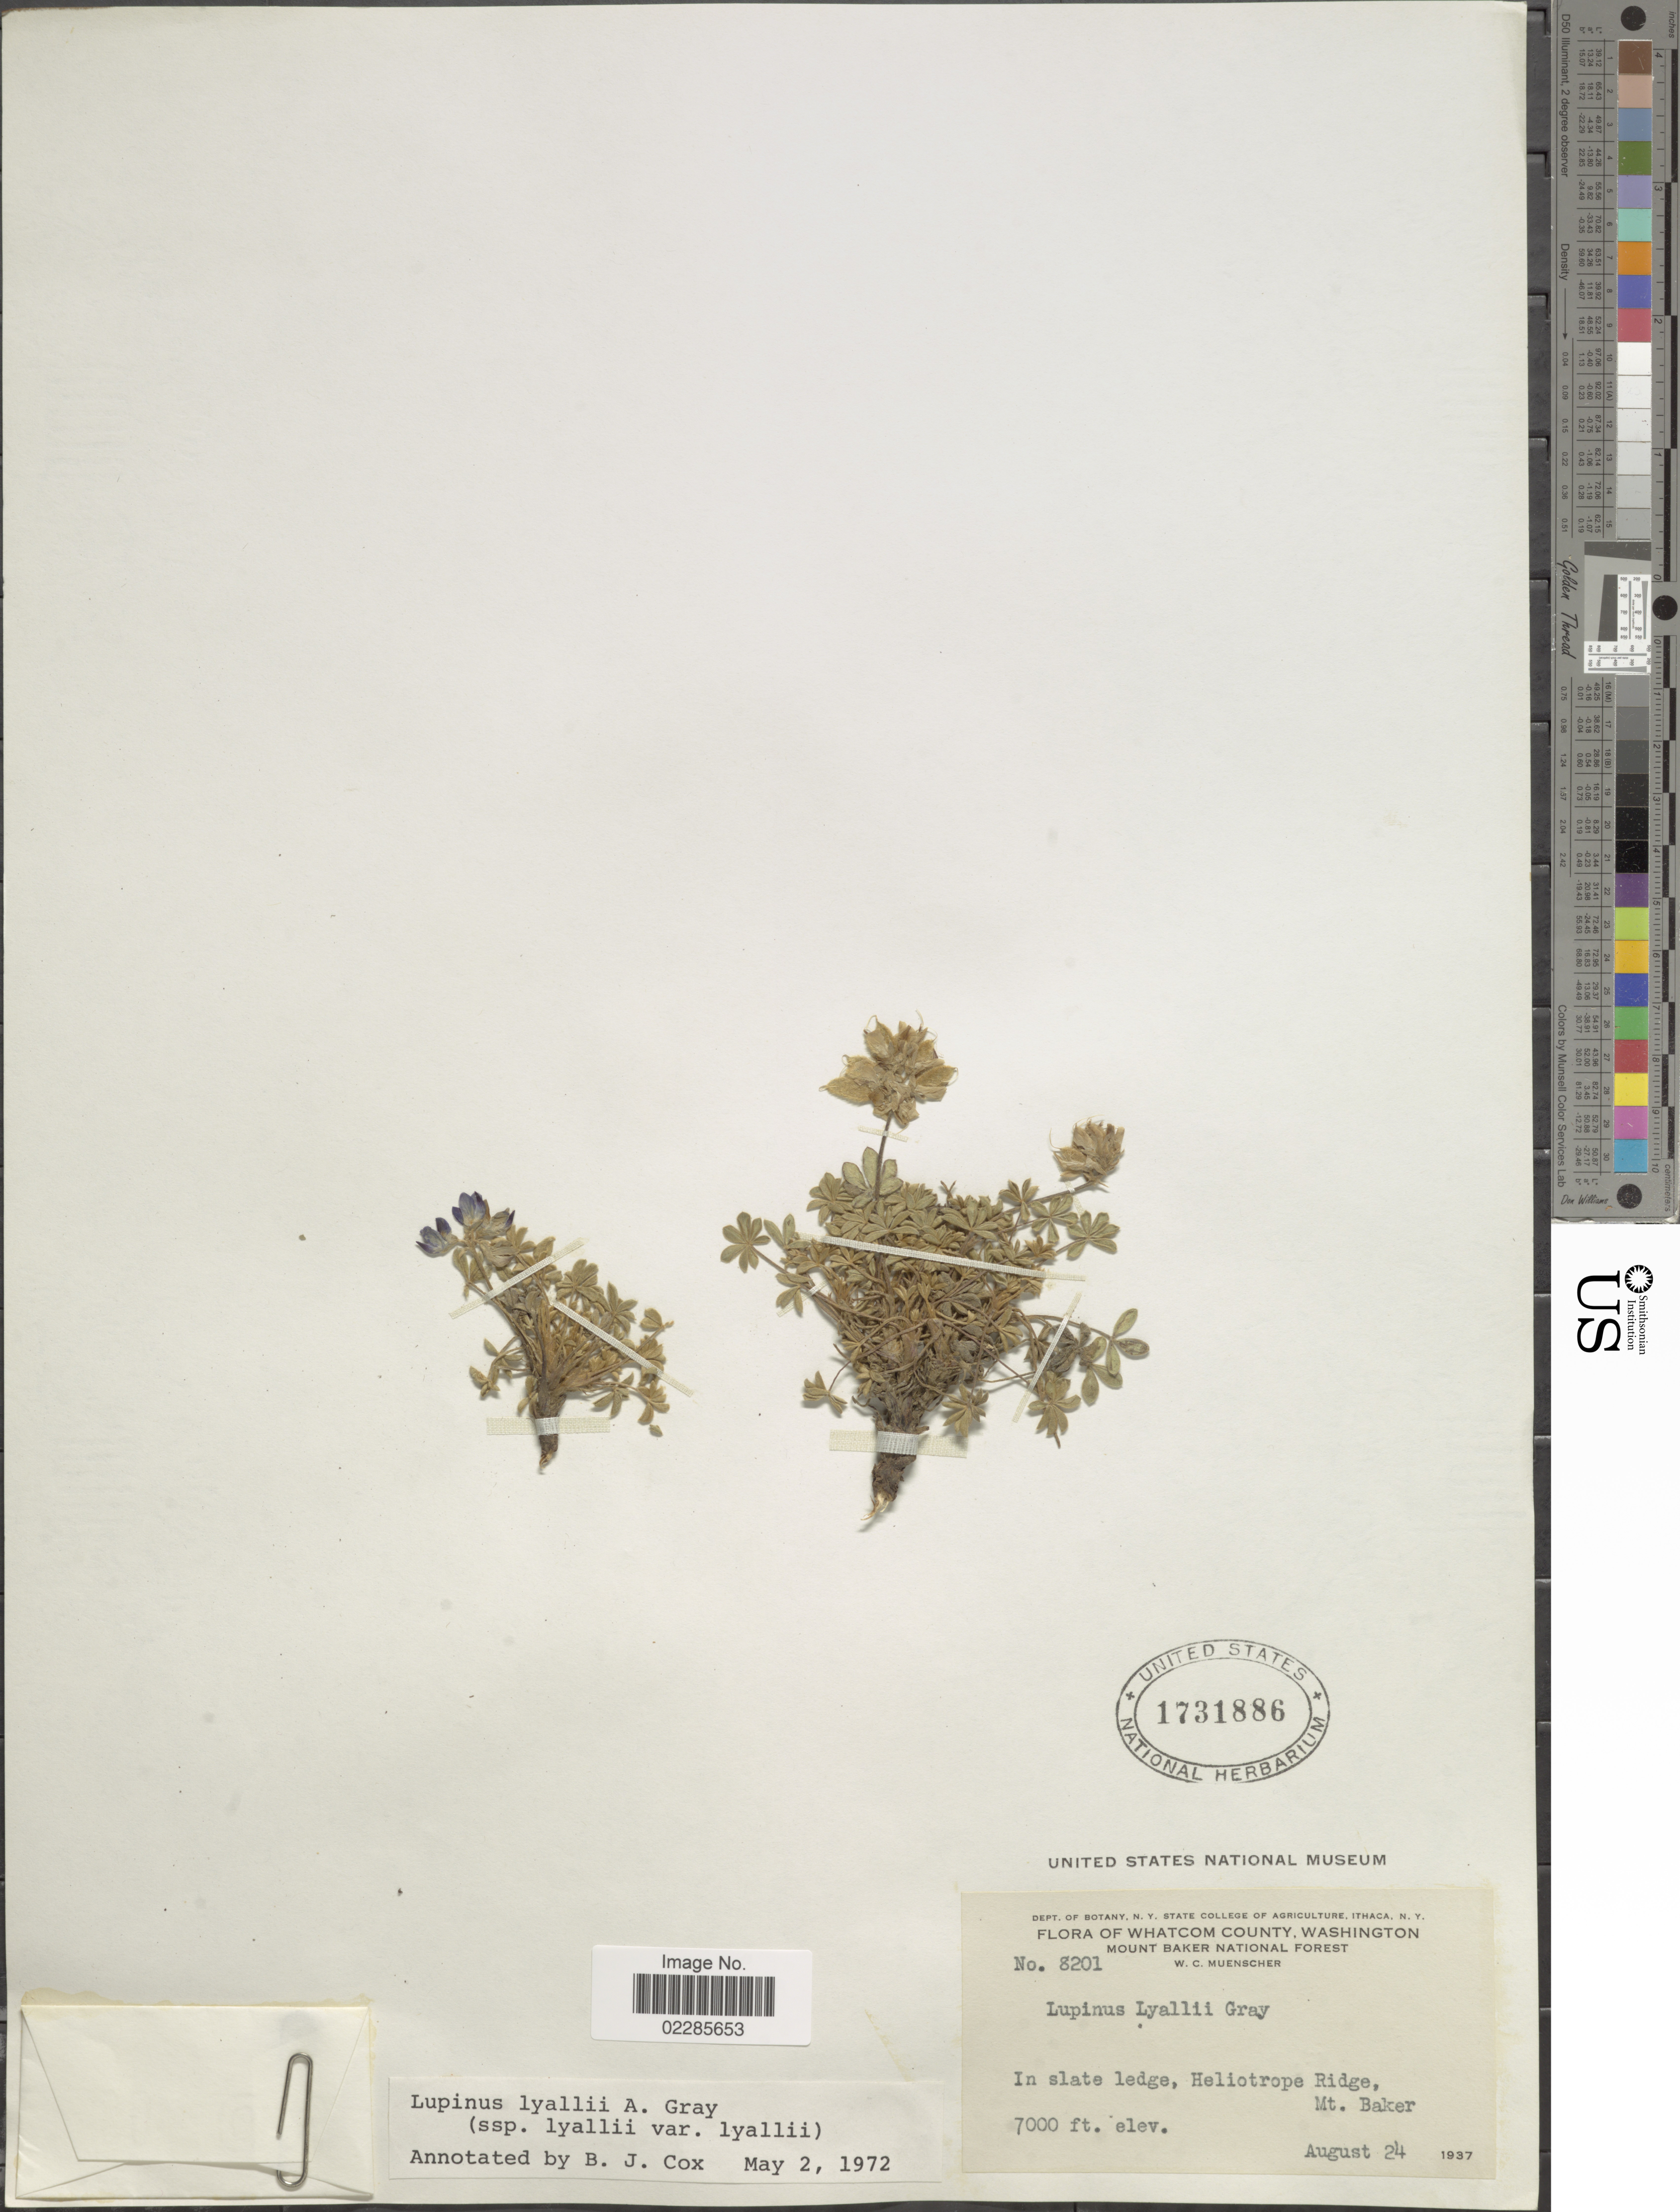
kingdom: Plantae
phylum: Tracheophyta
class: Magnoliopsida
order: Fabales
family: Fabaceae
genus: Lupinus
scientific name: Lupinus lyallii subsp. lyallii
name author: A. Gray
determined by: Cox, B. J.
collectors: W. Muenscher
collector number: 8201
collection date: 1937-08-24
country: United States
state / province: Washington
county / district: Whatcom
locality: Whatcom County, Mount Baker National Forest, In slate ledge, Heliotrope Ridge, Mt Baker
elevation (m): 2134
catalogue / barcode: US 1731886